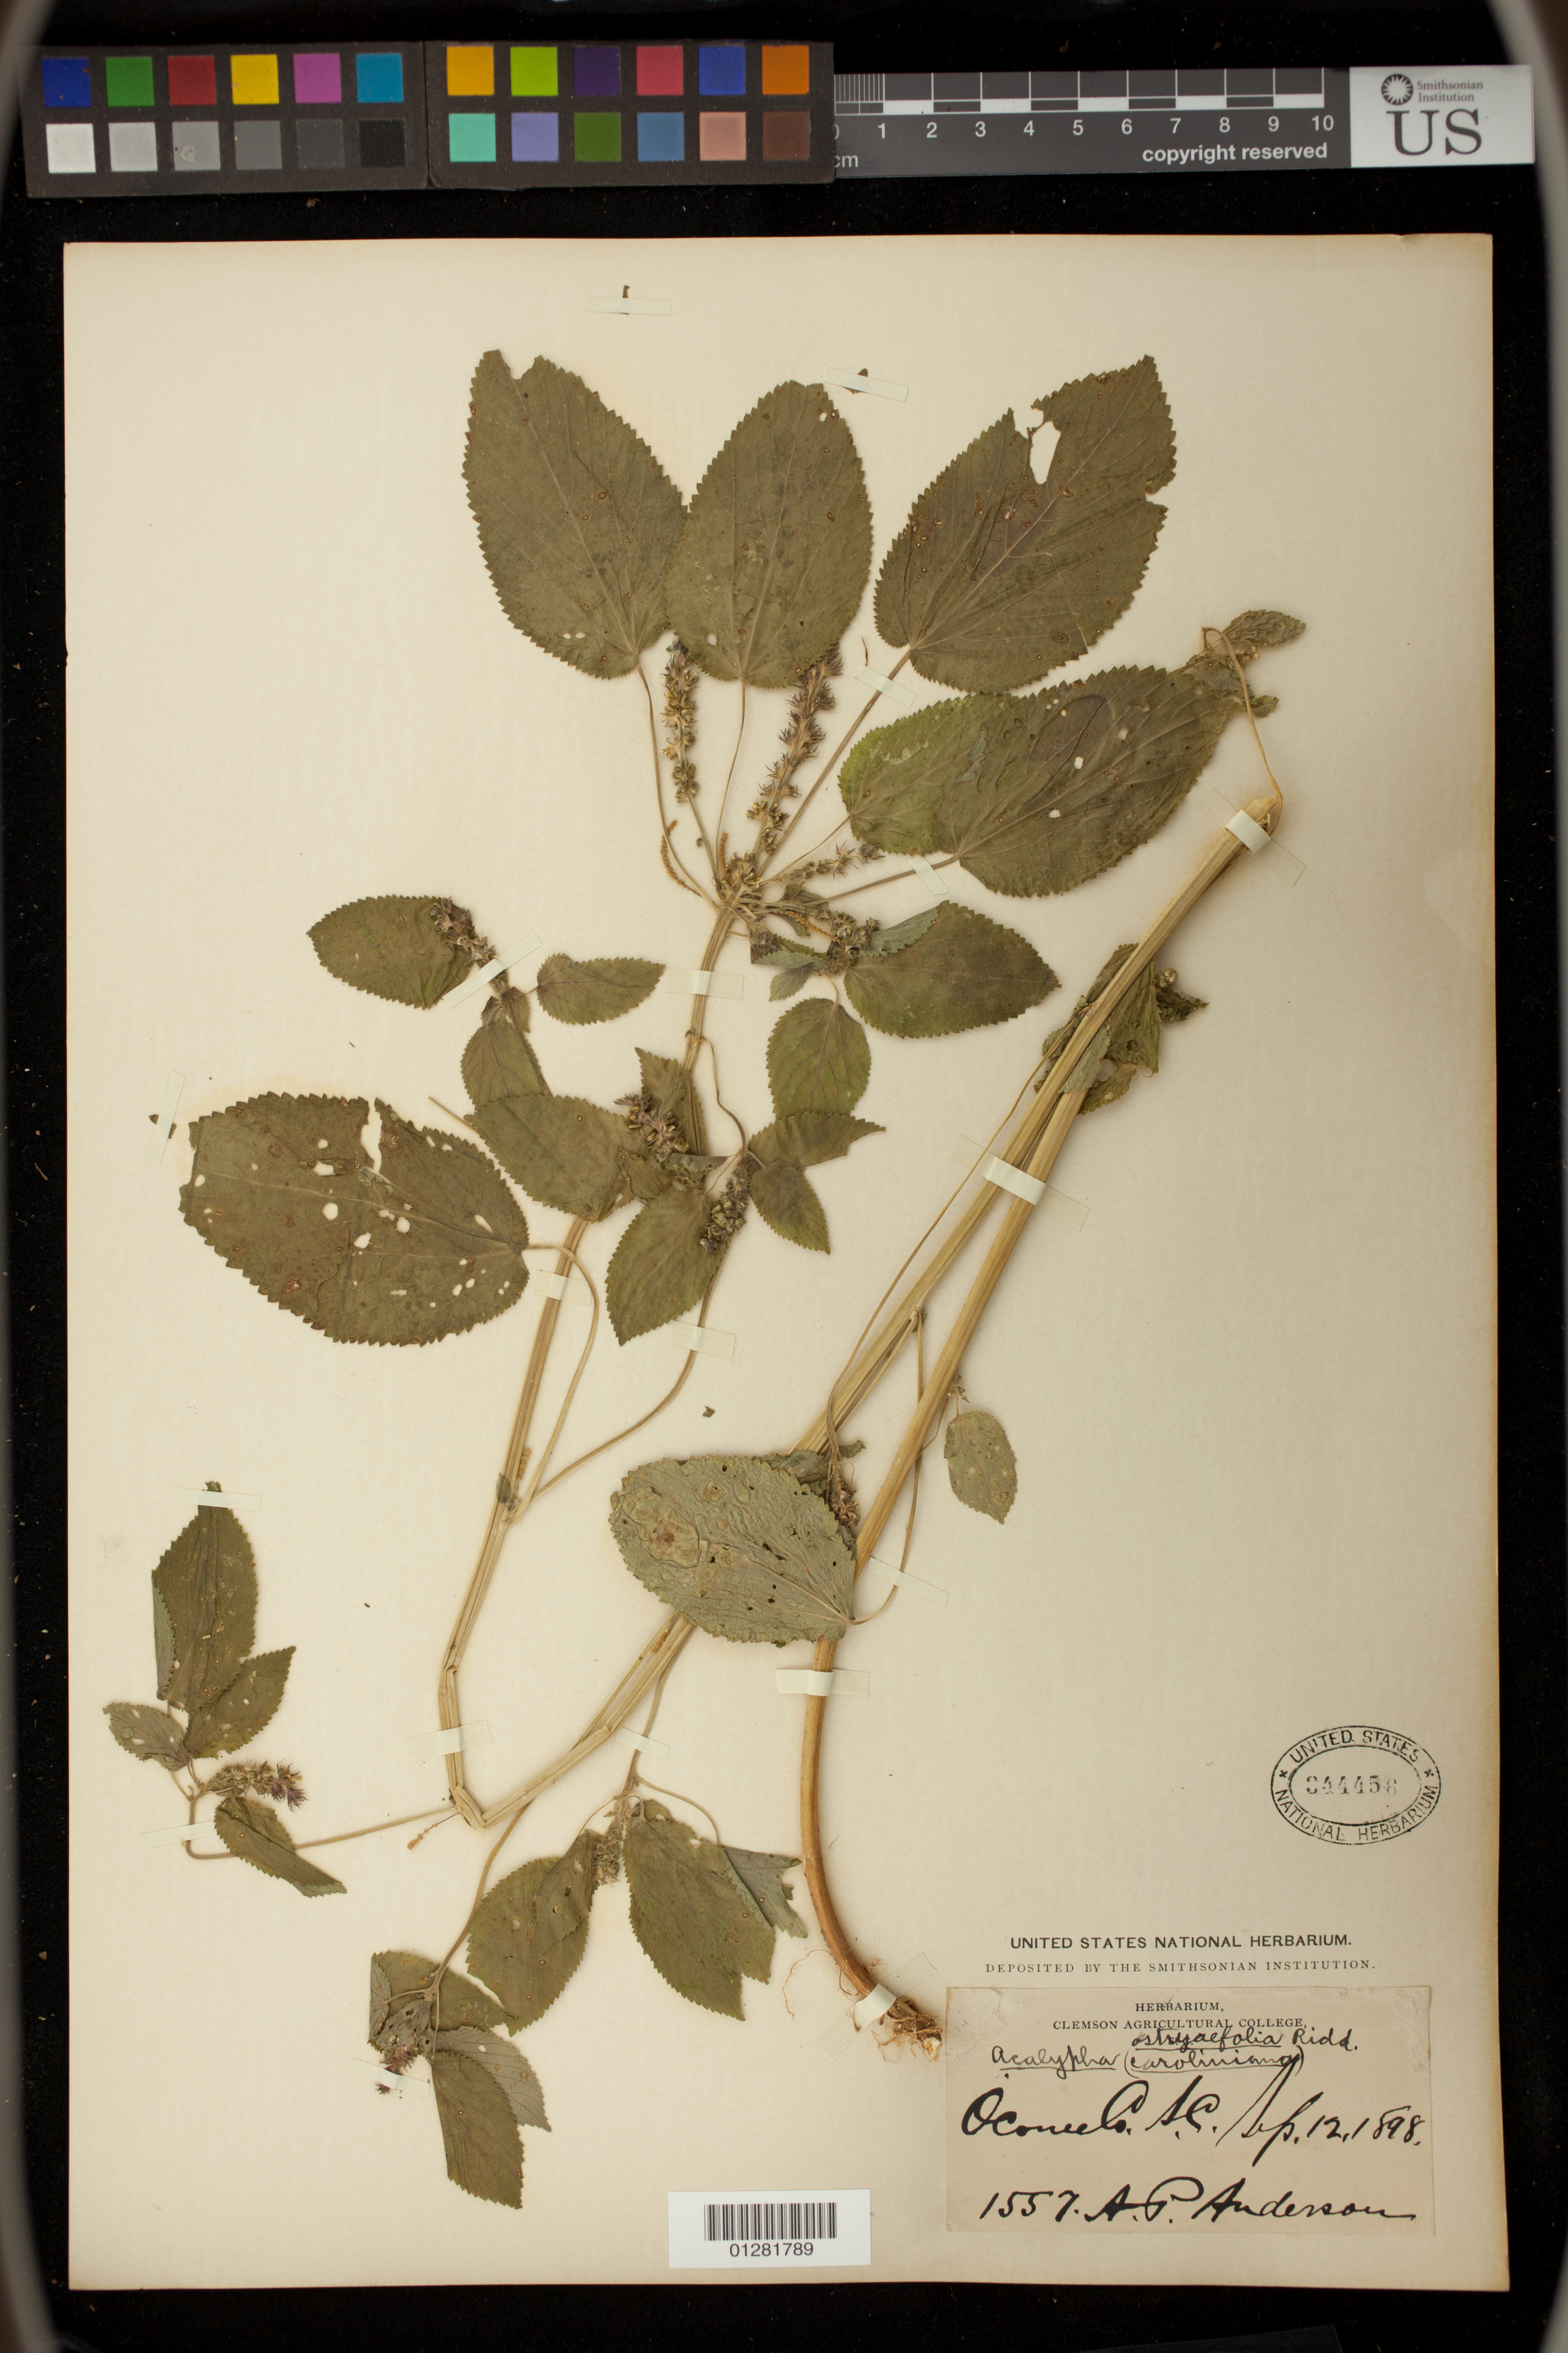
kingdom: Plantae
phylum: Tracheophyta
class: Magnoliopsida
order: Malpighiales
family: Euphorbiaceae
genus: Acalypha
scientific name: Acalypha ostryifolia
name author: Ridd.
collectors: A. P. Anderson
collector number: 1557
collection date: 1898-09-12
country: United States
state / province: South Carolina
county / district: Oconee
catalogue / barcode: US 344456